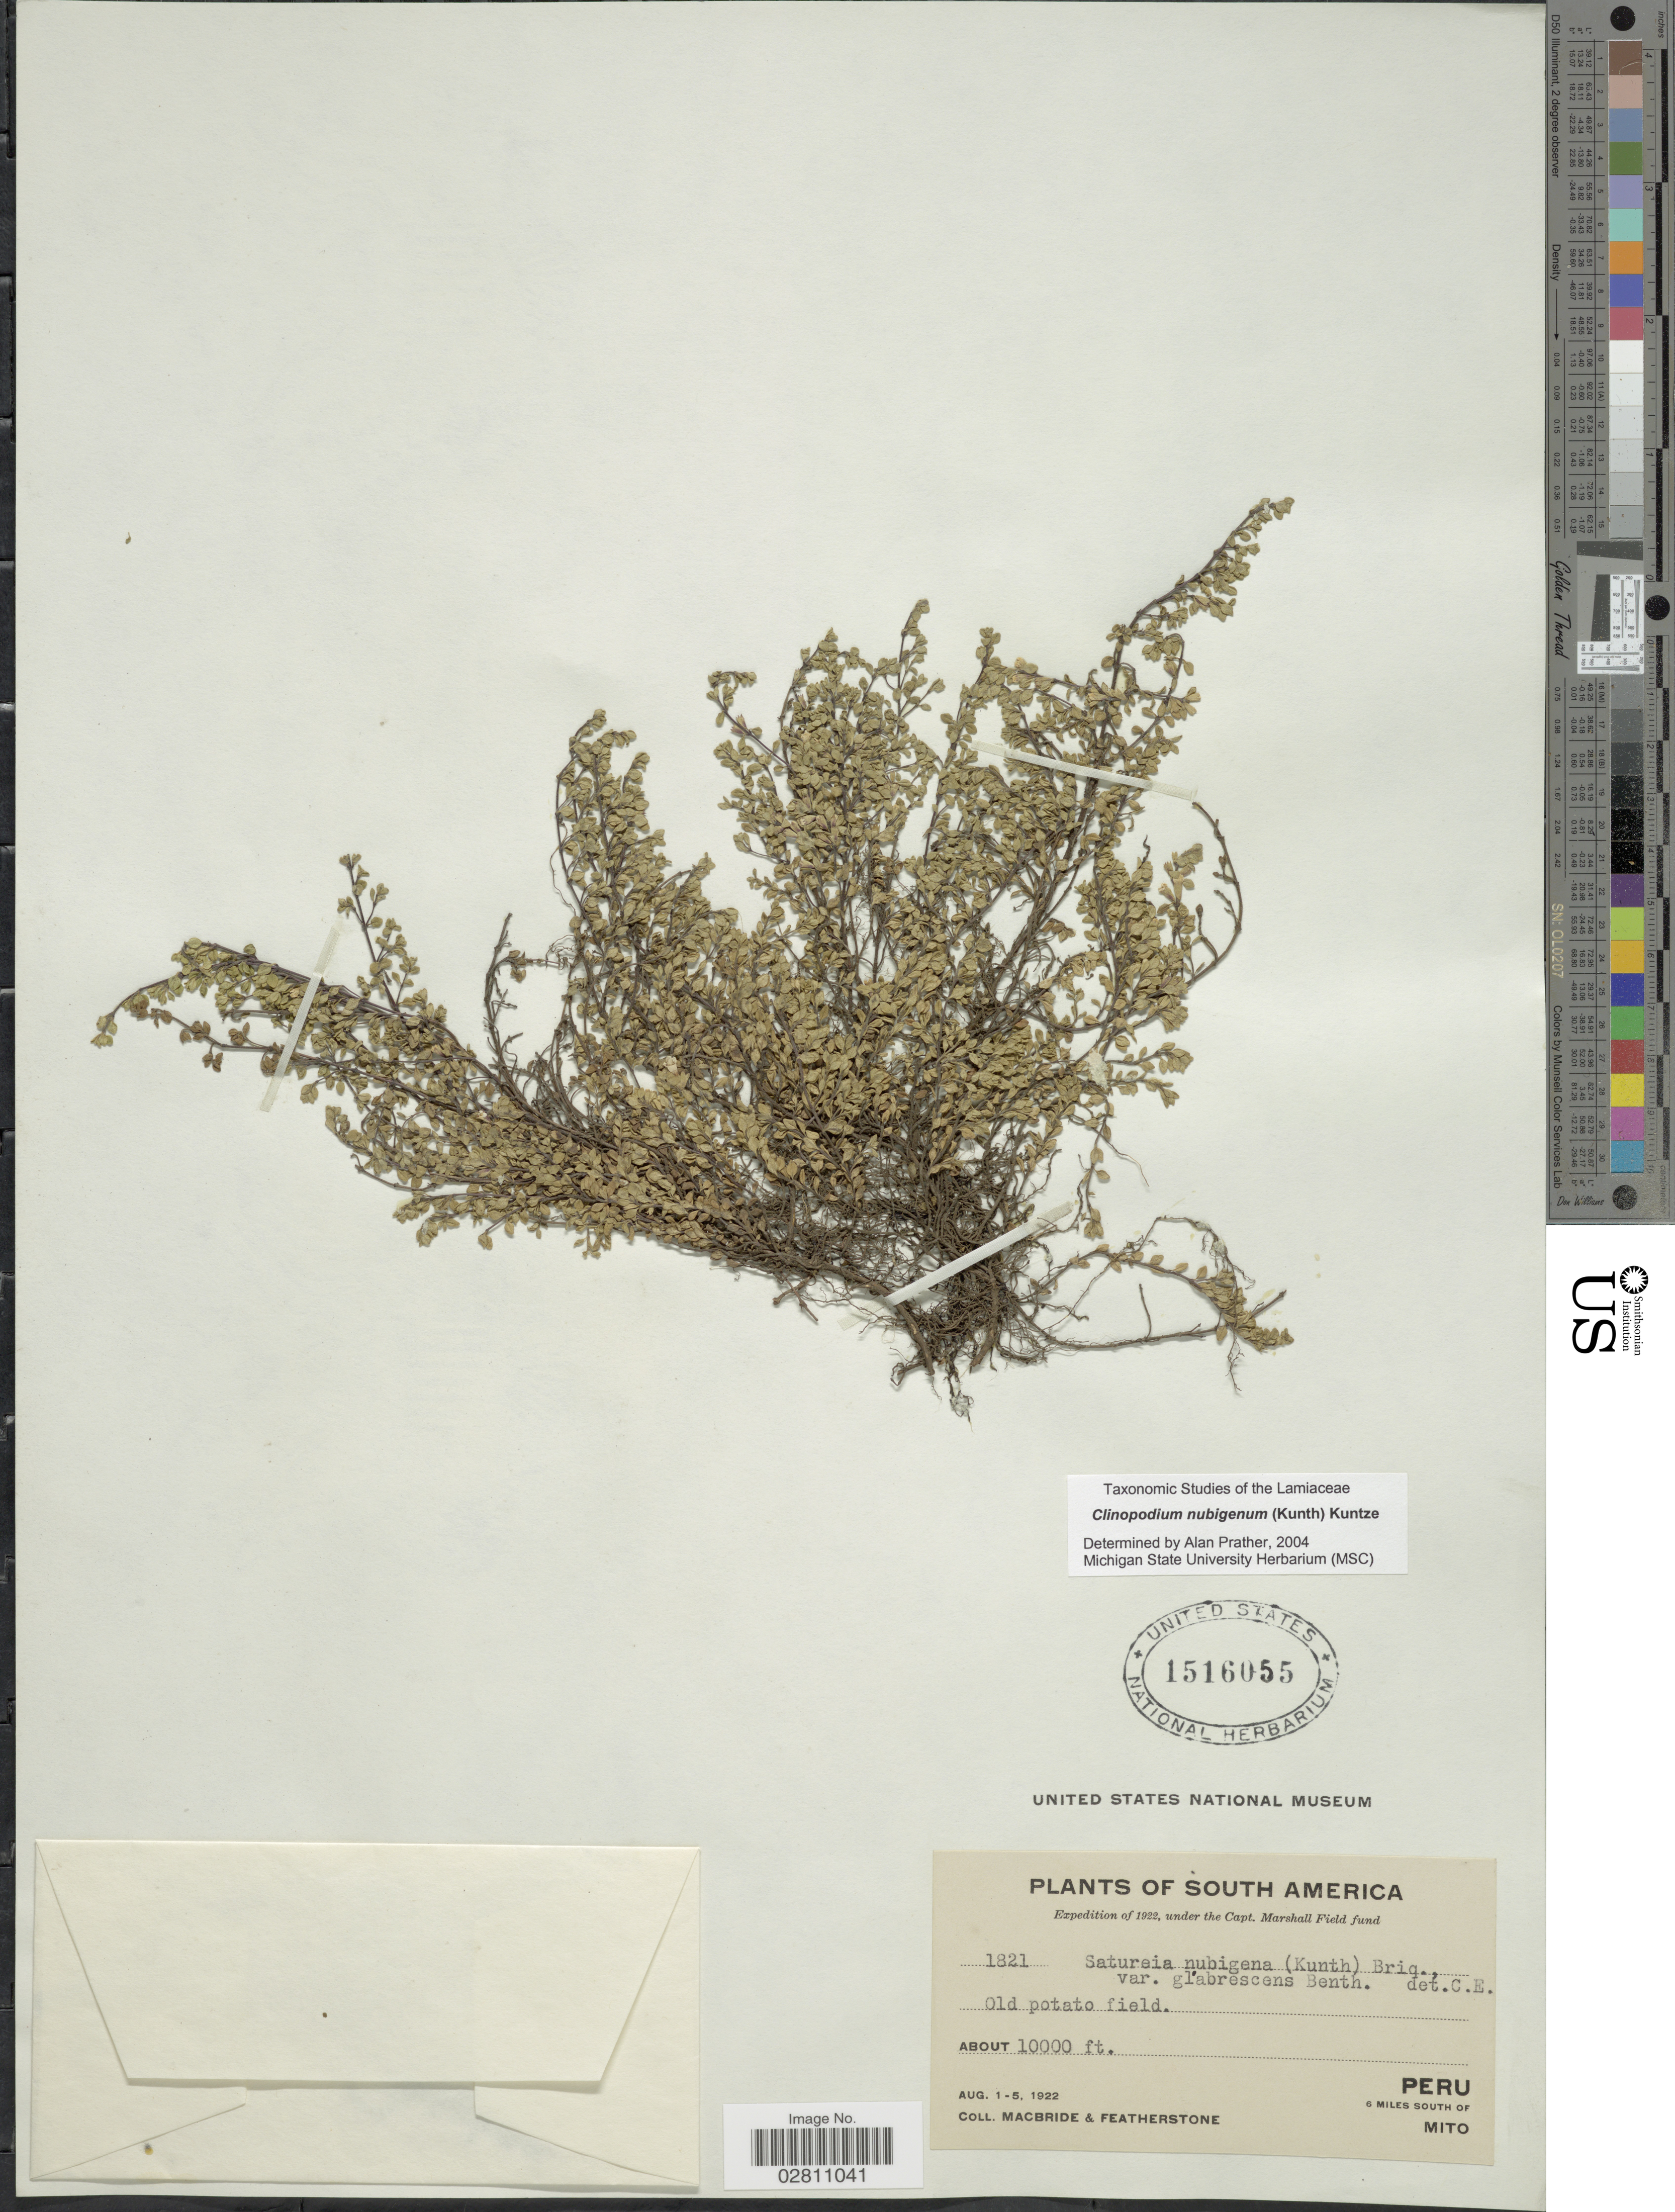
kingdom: Plantae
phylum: Tracheophyta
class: Magnoliopsida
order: Lamiales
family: Lamiaceae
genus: Clinopodium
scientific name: Clinopodium nubigenum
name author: (Kunth) Kuntze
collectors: Macbride, -- & -. Featherstone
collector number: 1821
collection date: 1922-08-01/1922-08-05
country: Peru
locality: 6 miles S of Mito, Peru, Old Potato field.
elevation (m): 3048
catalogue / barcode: US 1516055